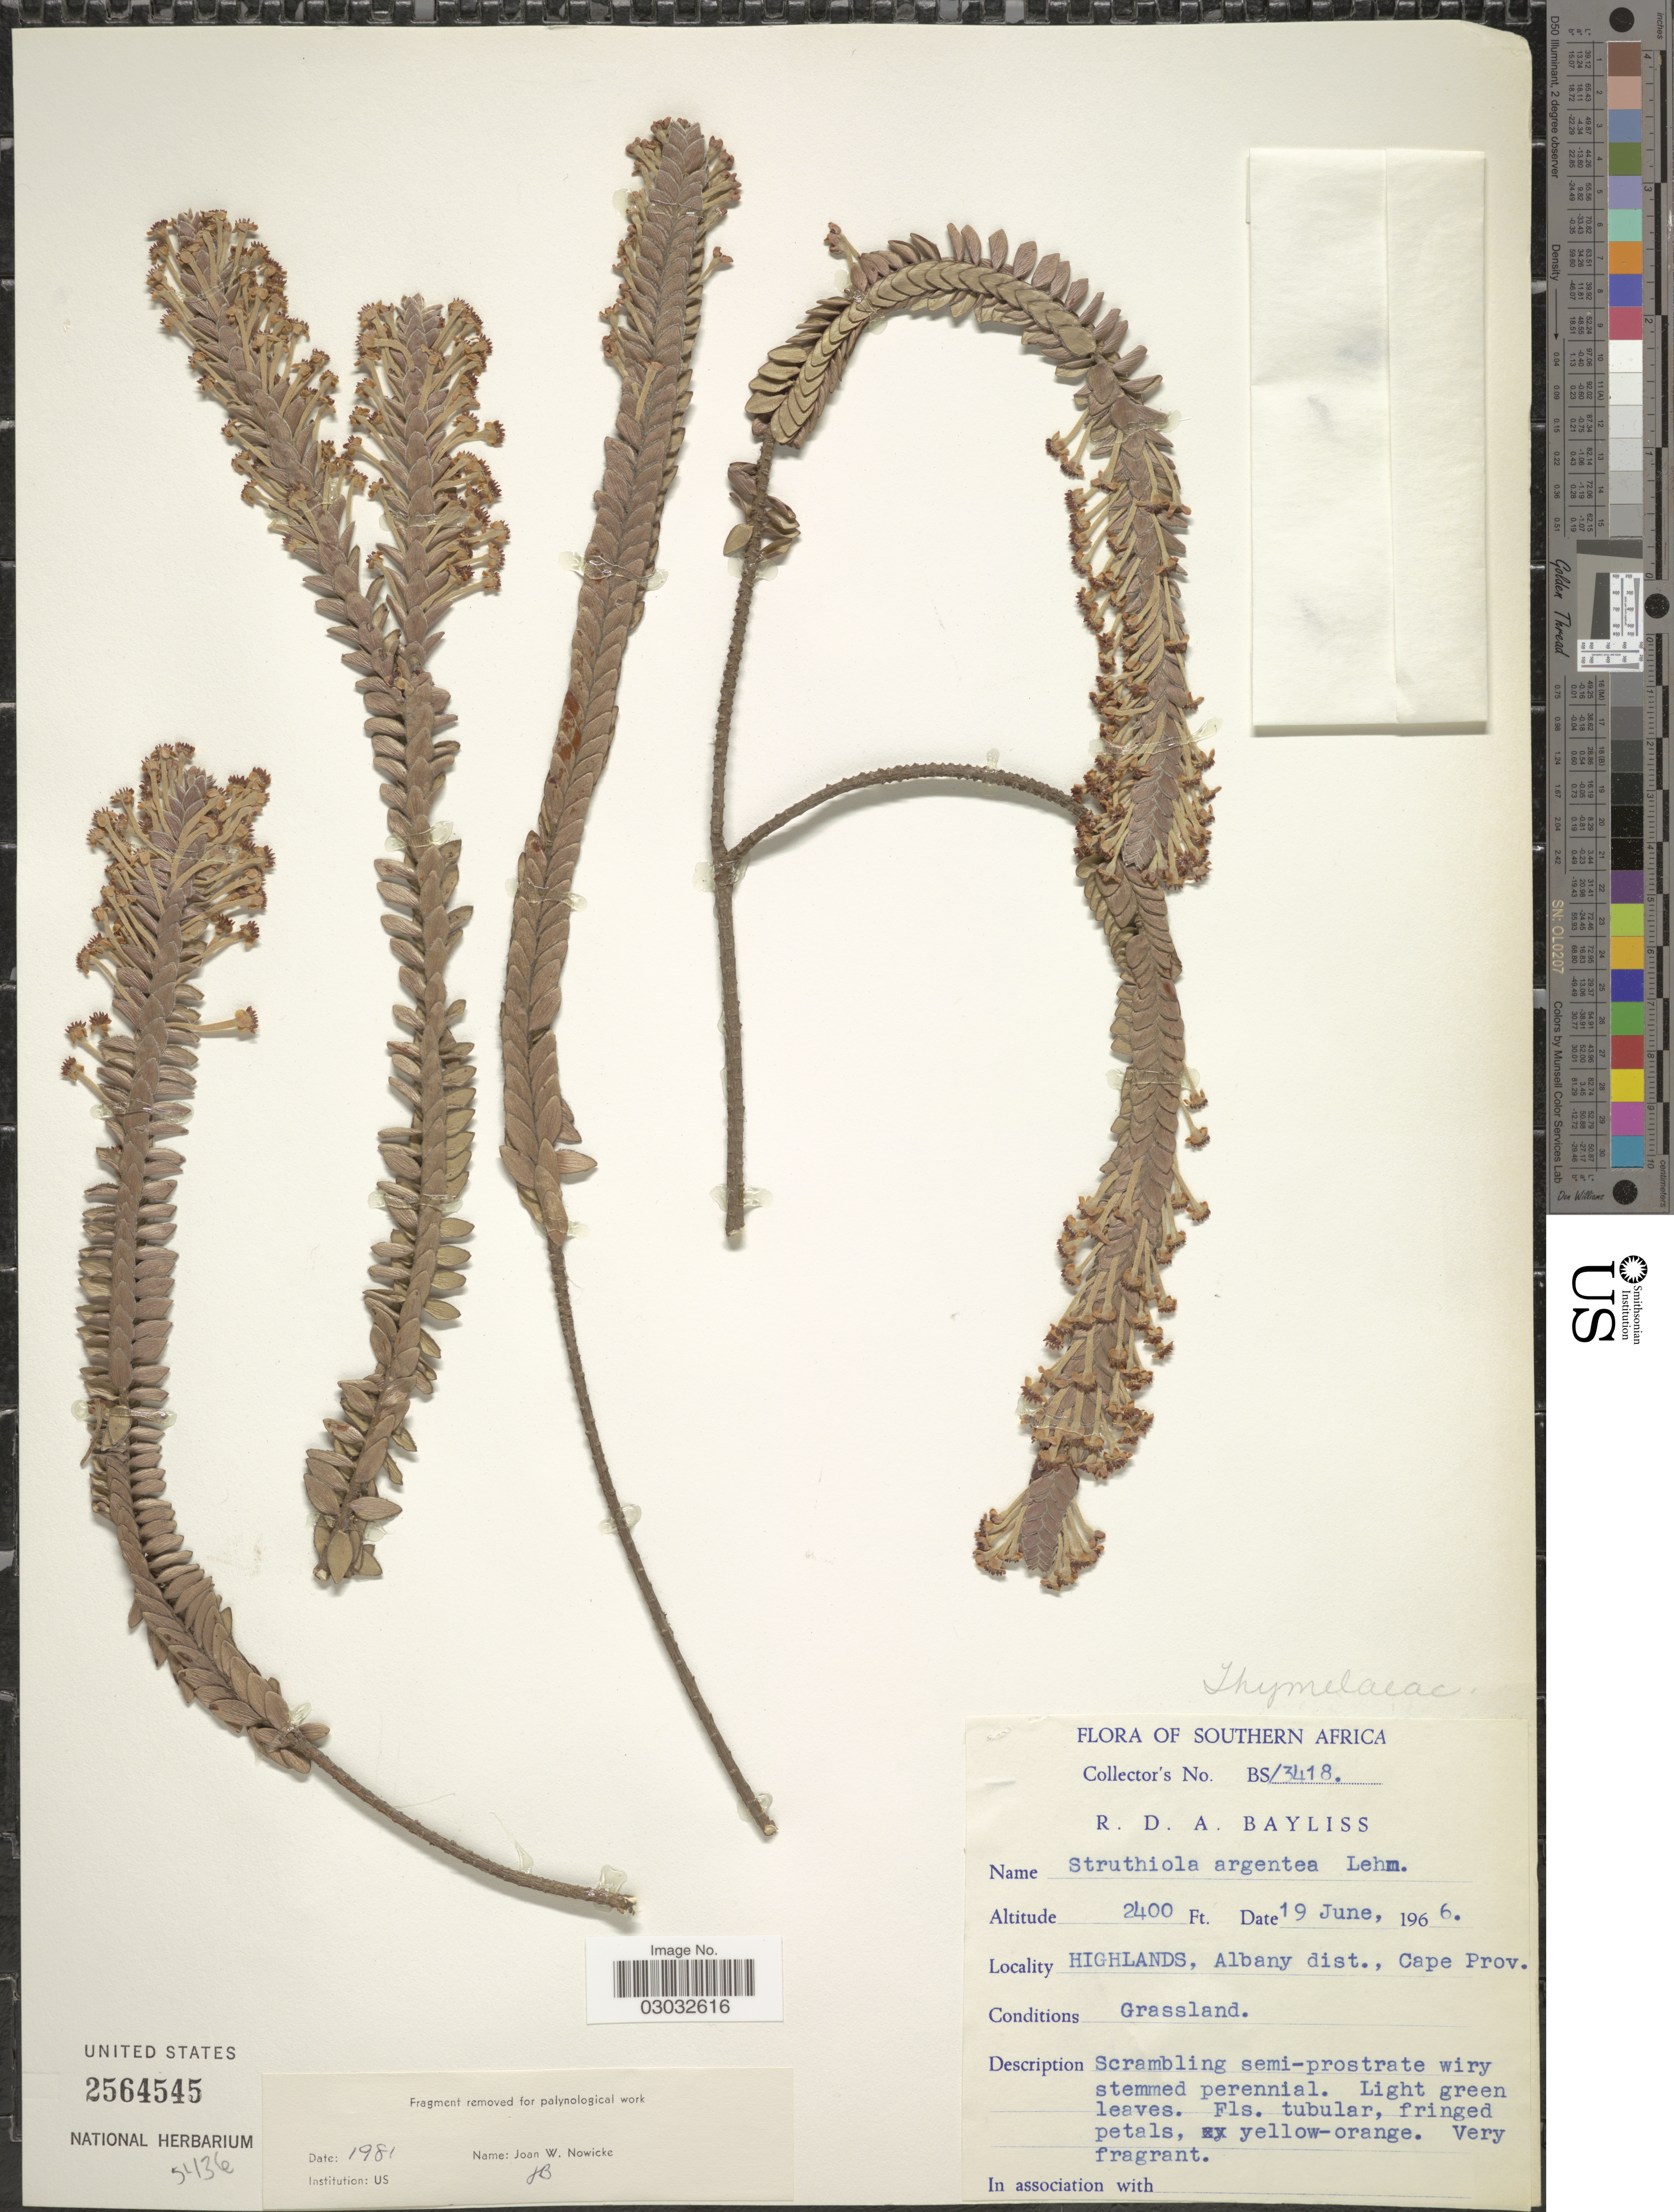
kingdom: Plantae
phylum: Tracheophyta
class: Magnoliopsida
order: Malvales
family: Thymelaeaceae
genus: Struthiola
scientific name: Struthiola argentea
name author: Lehm.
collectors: R. Bayliss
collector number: BS3418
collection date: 1966-06-19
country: South Africa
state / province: Eastern Cape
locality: Highlands, Albany dist.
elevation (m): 732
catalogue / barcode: US 2564545